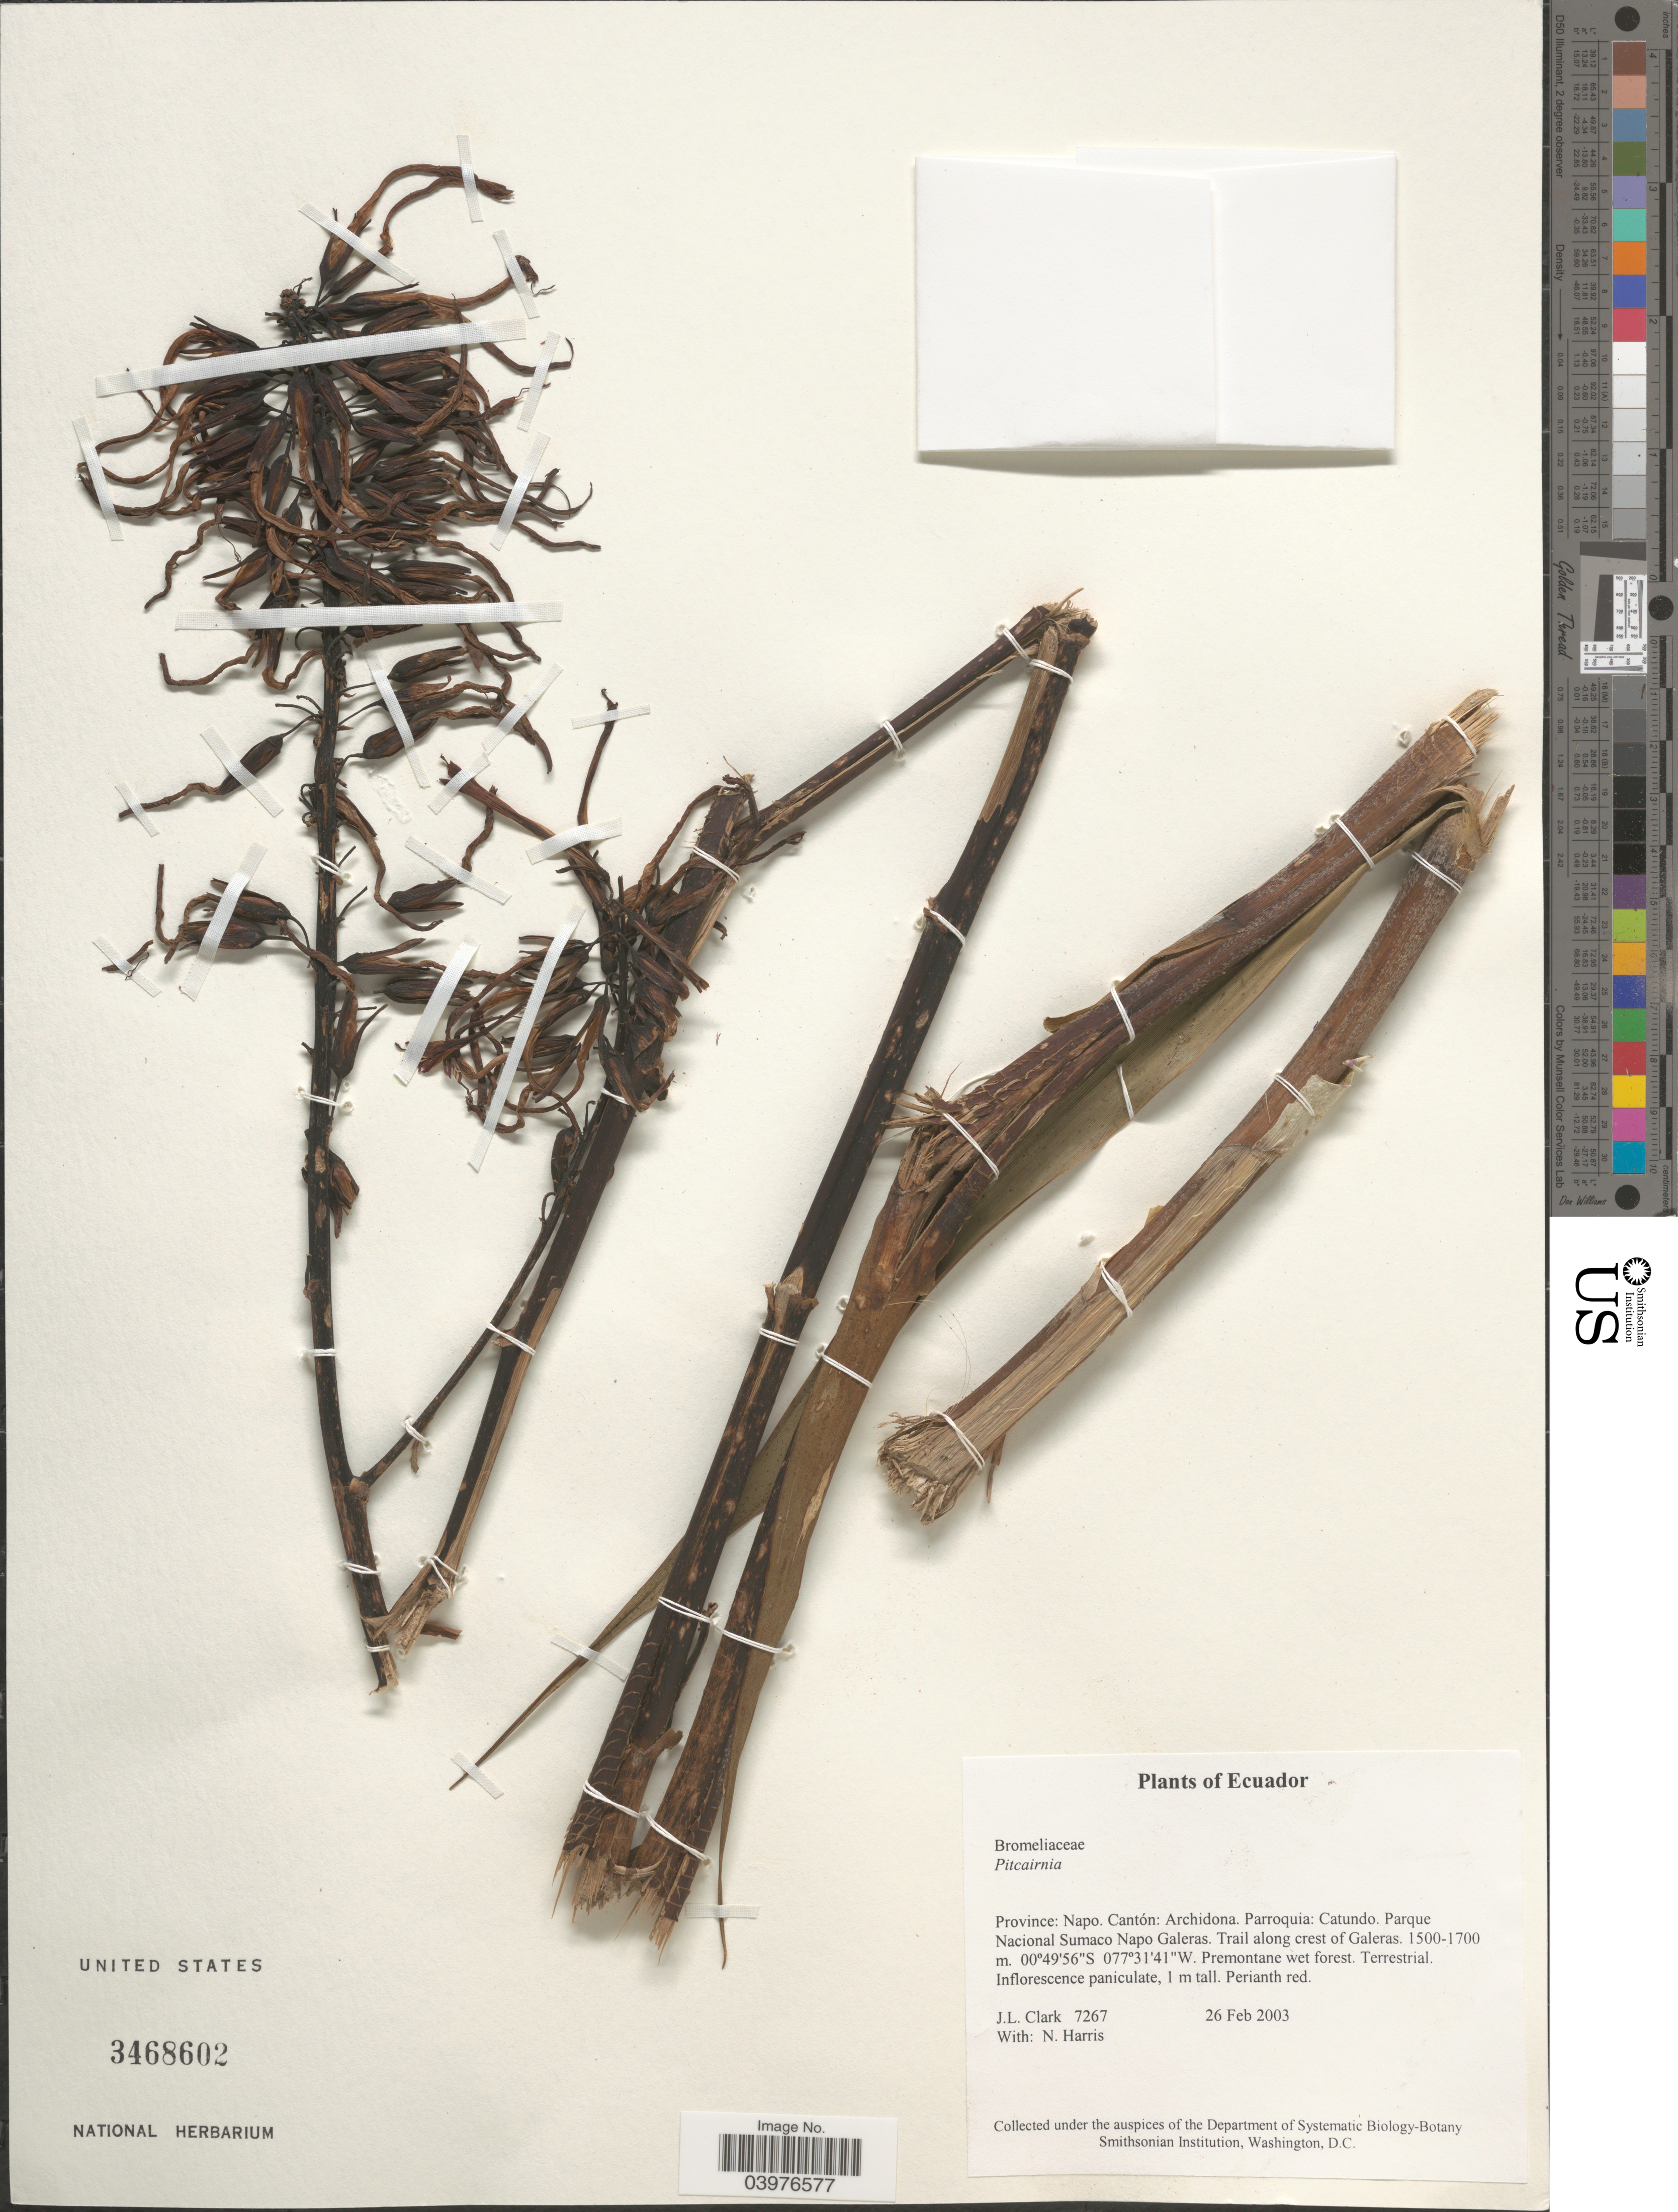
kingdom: Plantae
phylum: Tracheophyta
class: Liliopsida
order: Poales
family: Bromeliaceae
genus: Pitcairnia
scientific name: Pitcairnia sp.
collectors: J. L. Clark & N. Harris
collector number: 7267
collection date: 2003-02-26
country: Ecuador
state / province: Napo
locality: Cantón: Archidona. ParroquiaL Catundo. Parque Nacional Sumaco Napo Galeras. Trail along crest of Galeras.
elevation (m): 1500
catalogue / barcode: US 3468602